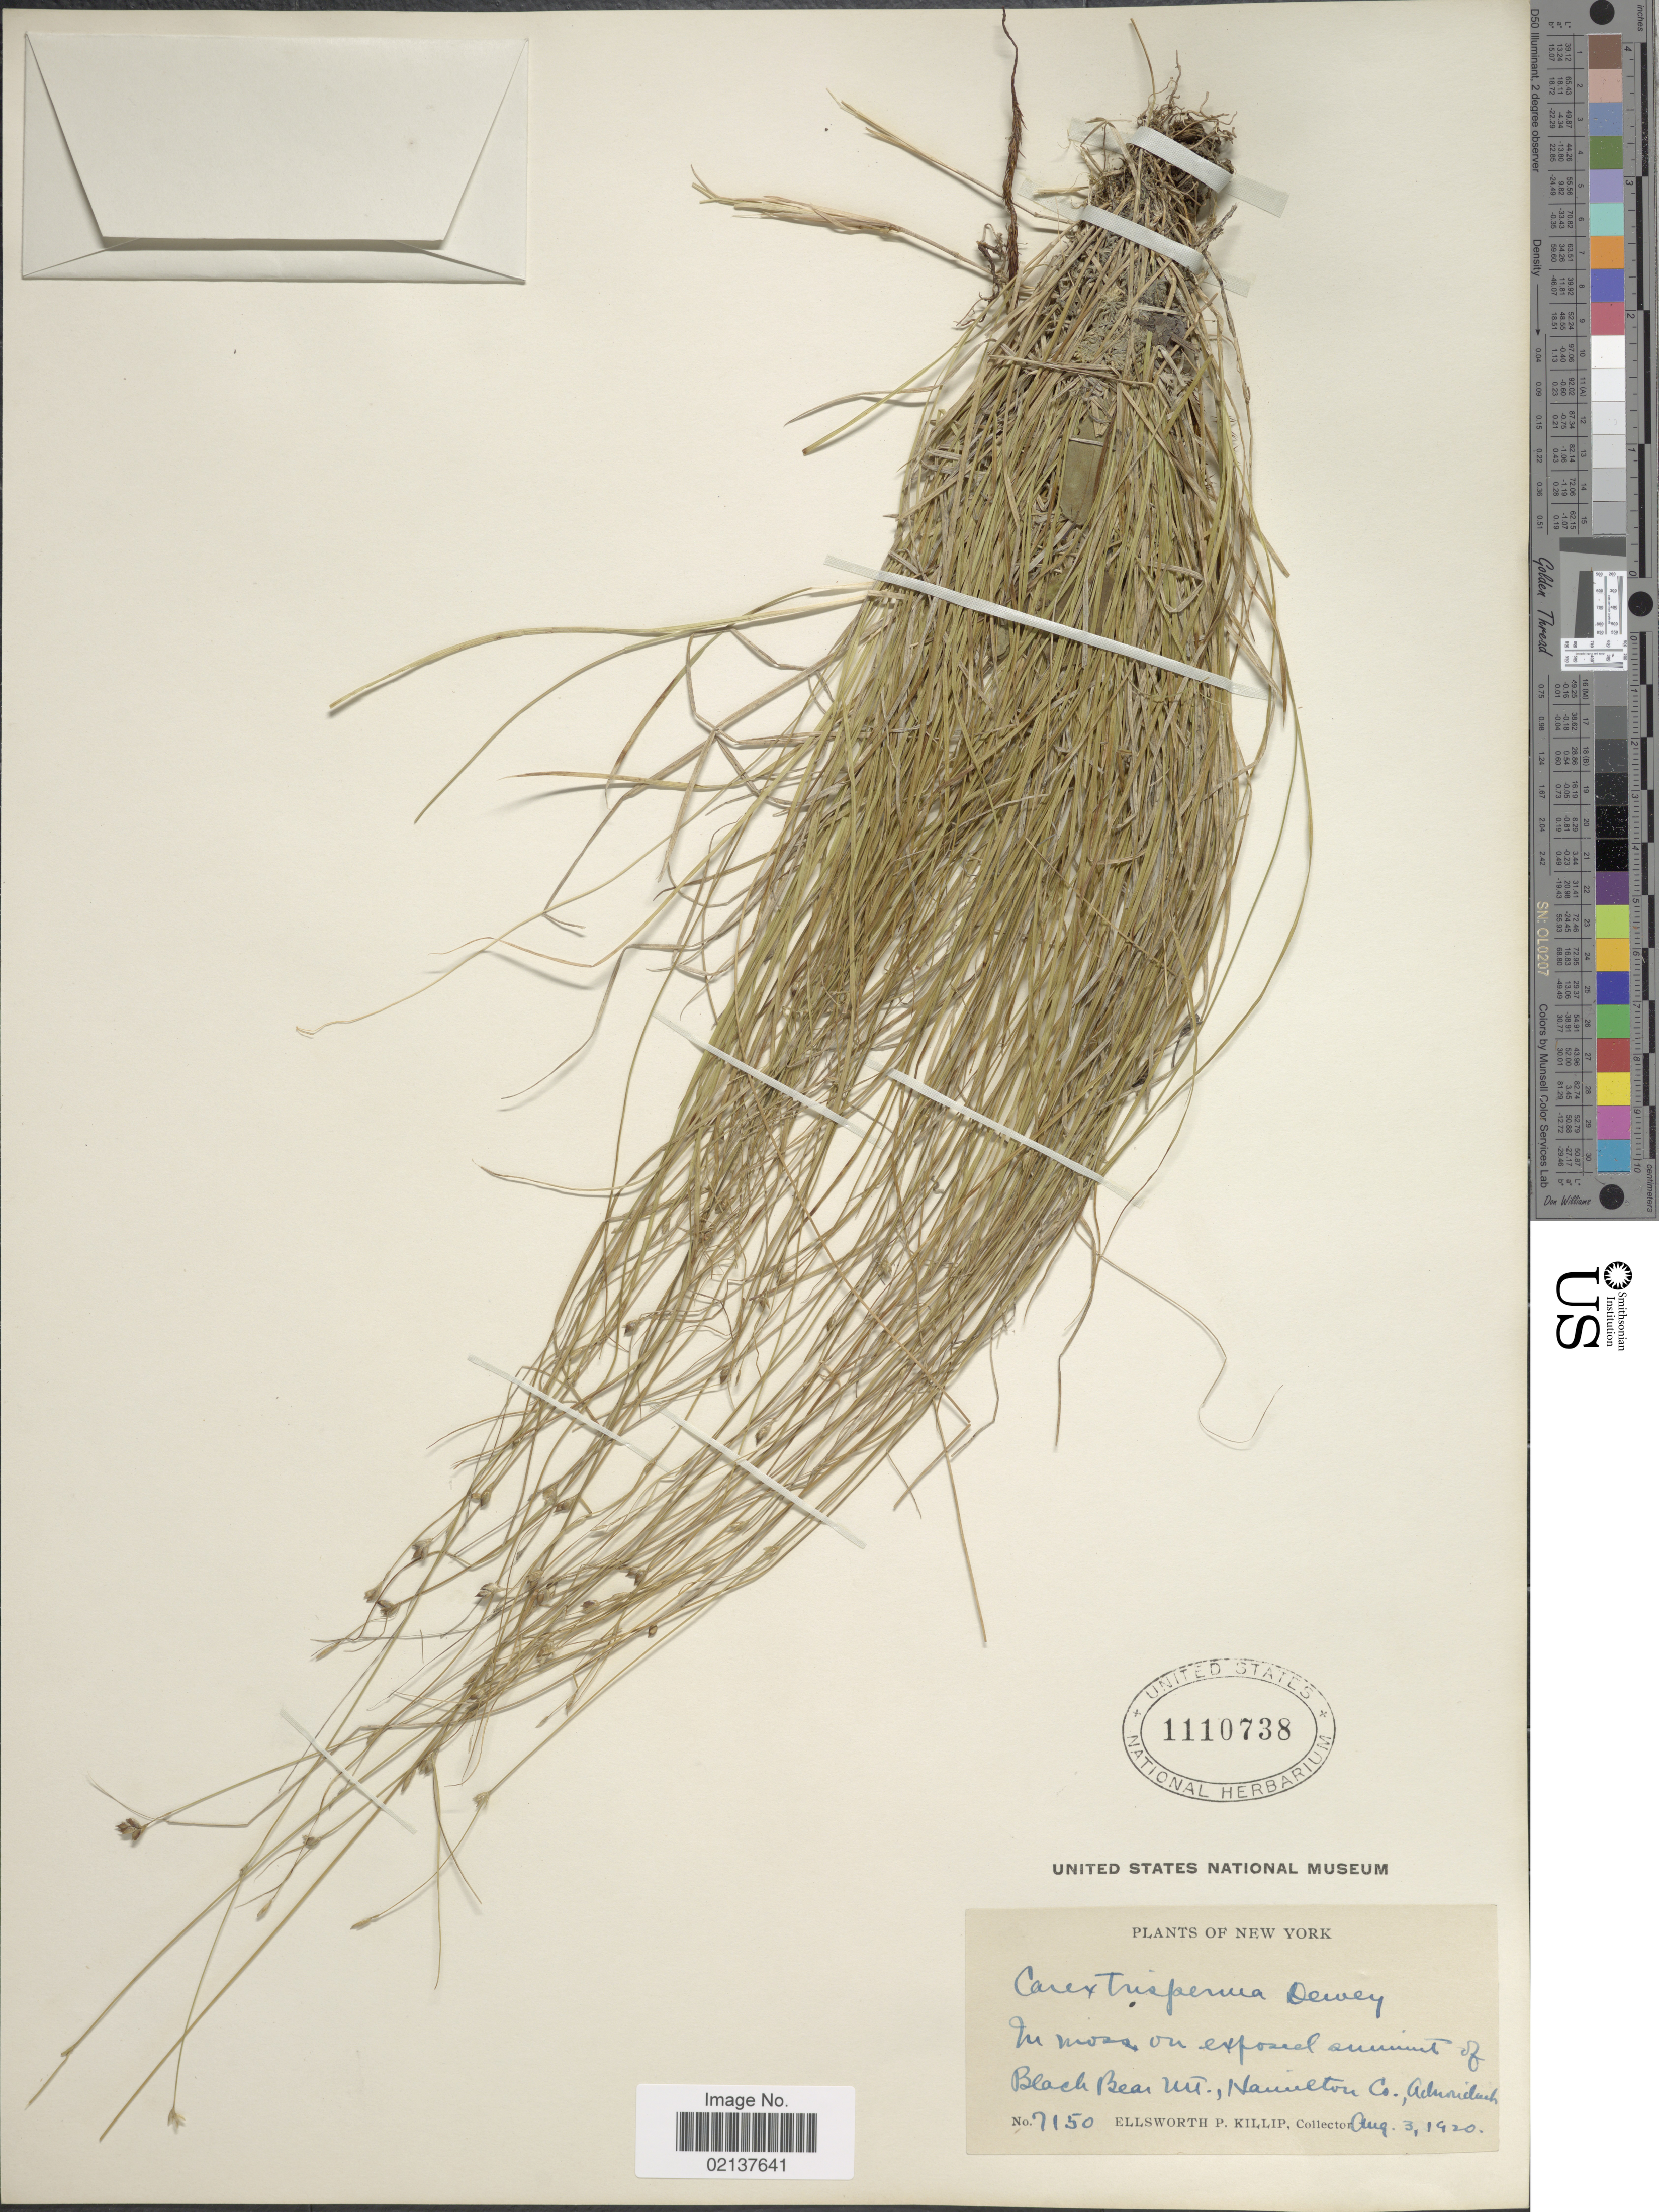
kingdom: Plantae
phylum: Tracheophyta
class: Liliopsida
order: Poales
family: Cyperaceae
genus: Carex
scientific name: Carex trisperma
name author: Dewey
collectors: E. P. Killip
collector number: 7150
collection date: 1920-08-03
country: United States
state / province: New York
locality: In woods on exposed summit of Black Bear Mt., Hamilton Co, Achnacloich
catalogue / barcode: US 1110738